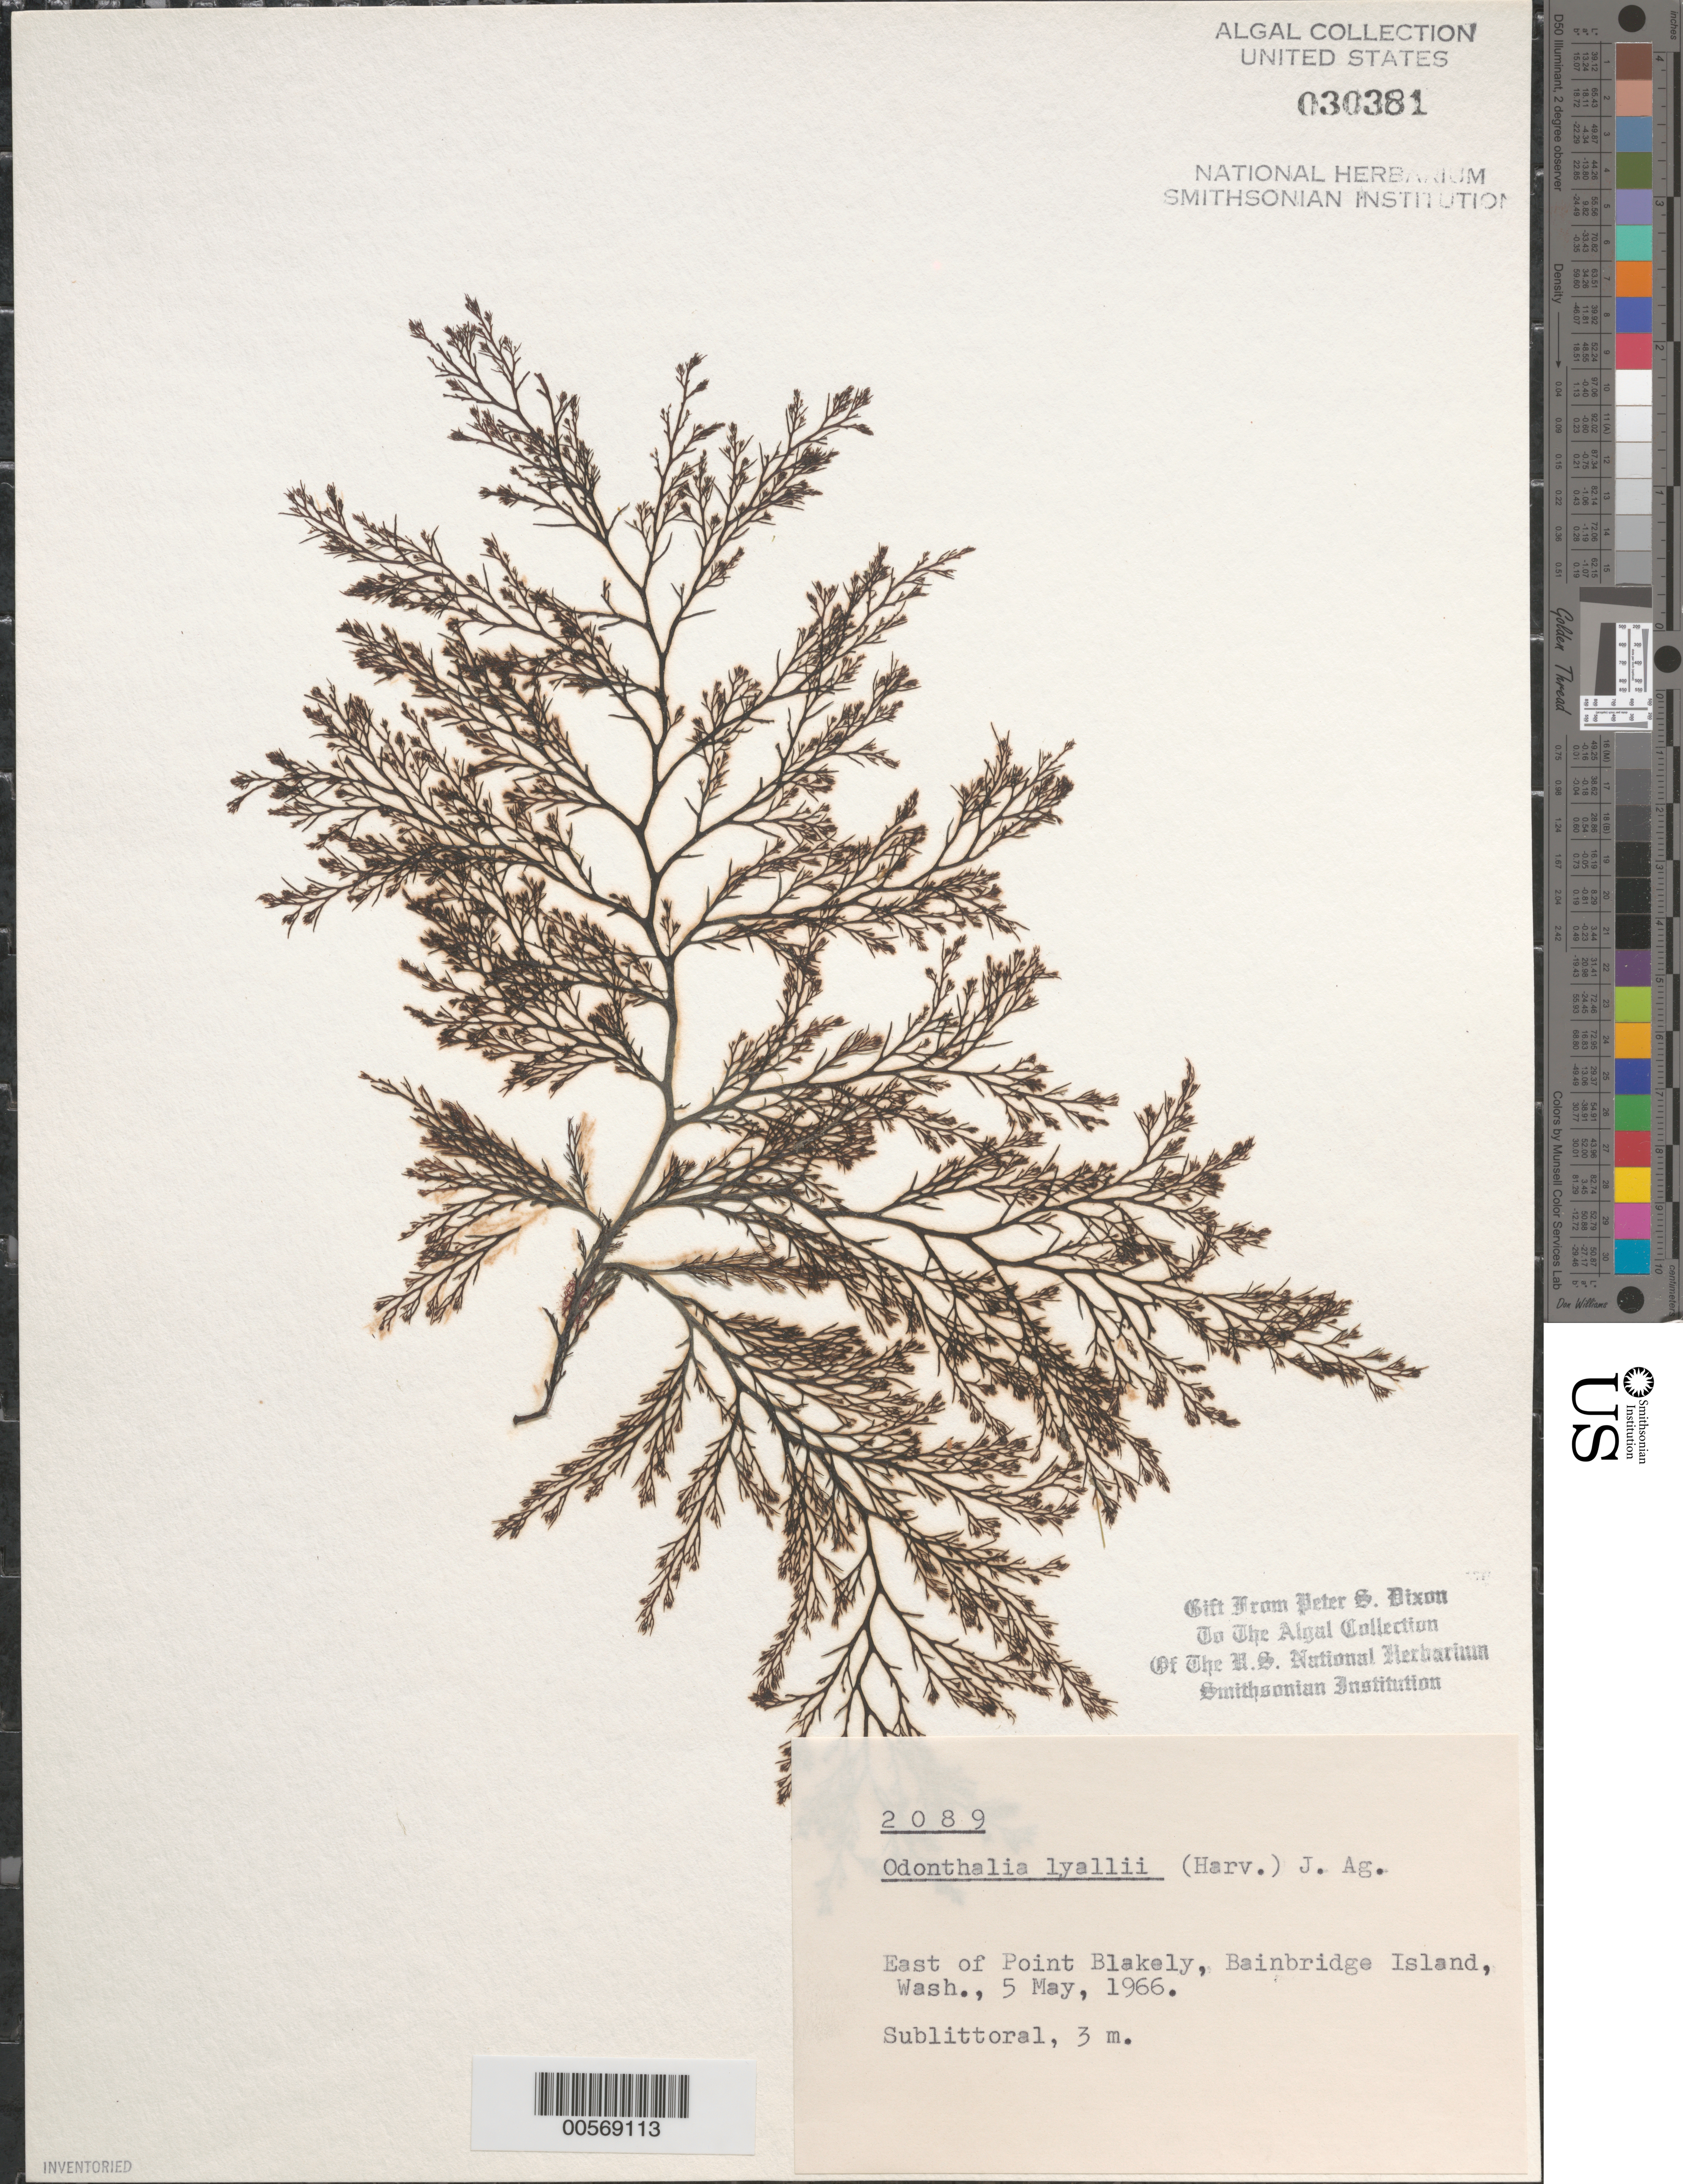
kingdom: Plantae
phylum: Rhodophyta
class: Florideophyceae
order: Ceramiales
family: Rhodomelaceae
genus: Odonthalia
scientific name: Odonthalia lyallii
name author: (Harv.) J. Agardh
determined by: Dixon, P. S.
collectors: P. S. Dixon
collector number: PSD 2089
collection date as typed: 05 May 1966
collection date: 1966-05-05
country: United States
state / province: Washington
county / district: Kitsap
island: Bainbridge Island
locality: East of Point Blakely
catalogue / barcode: US 30381